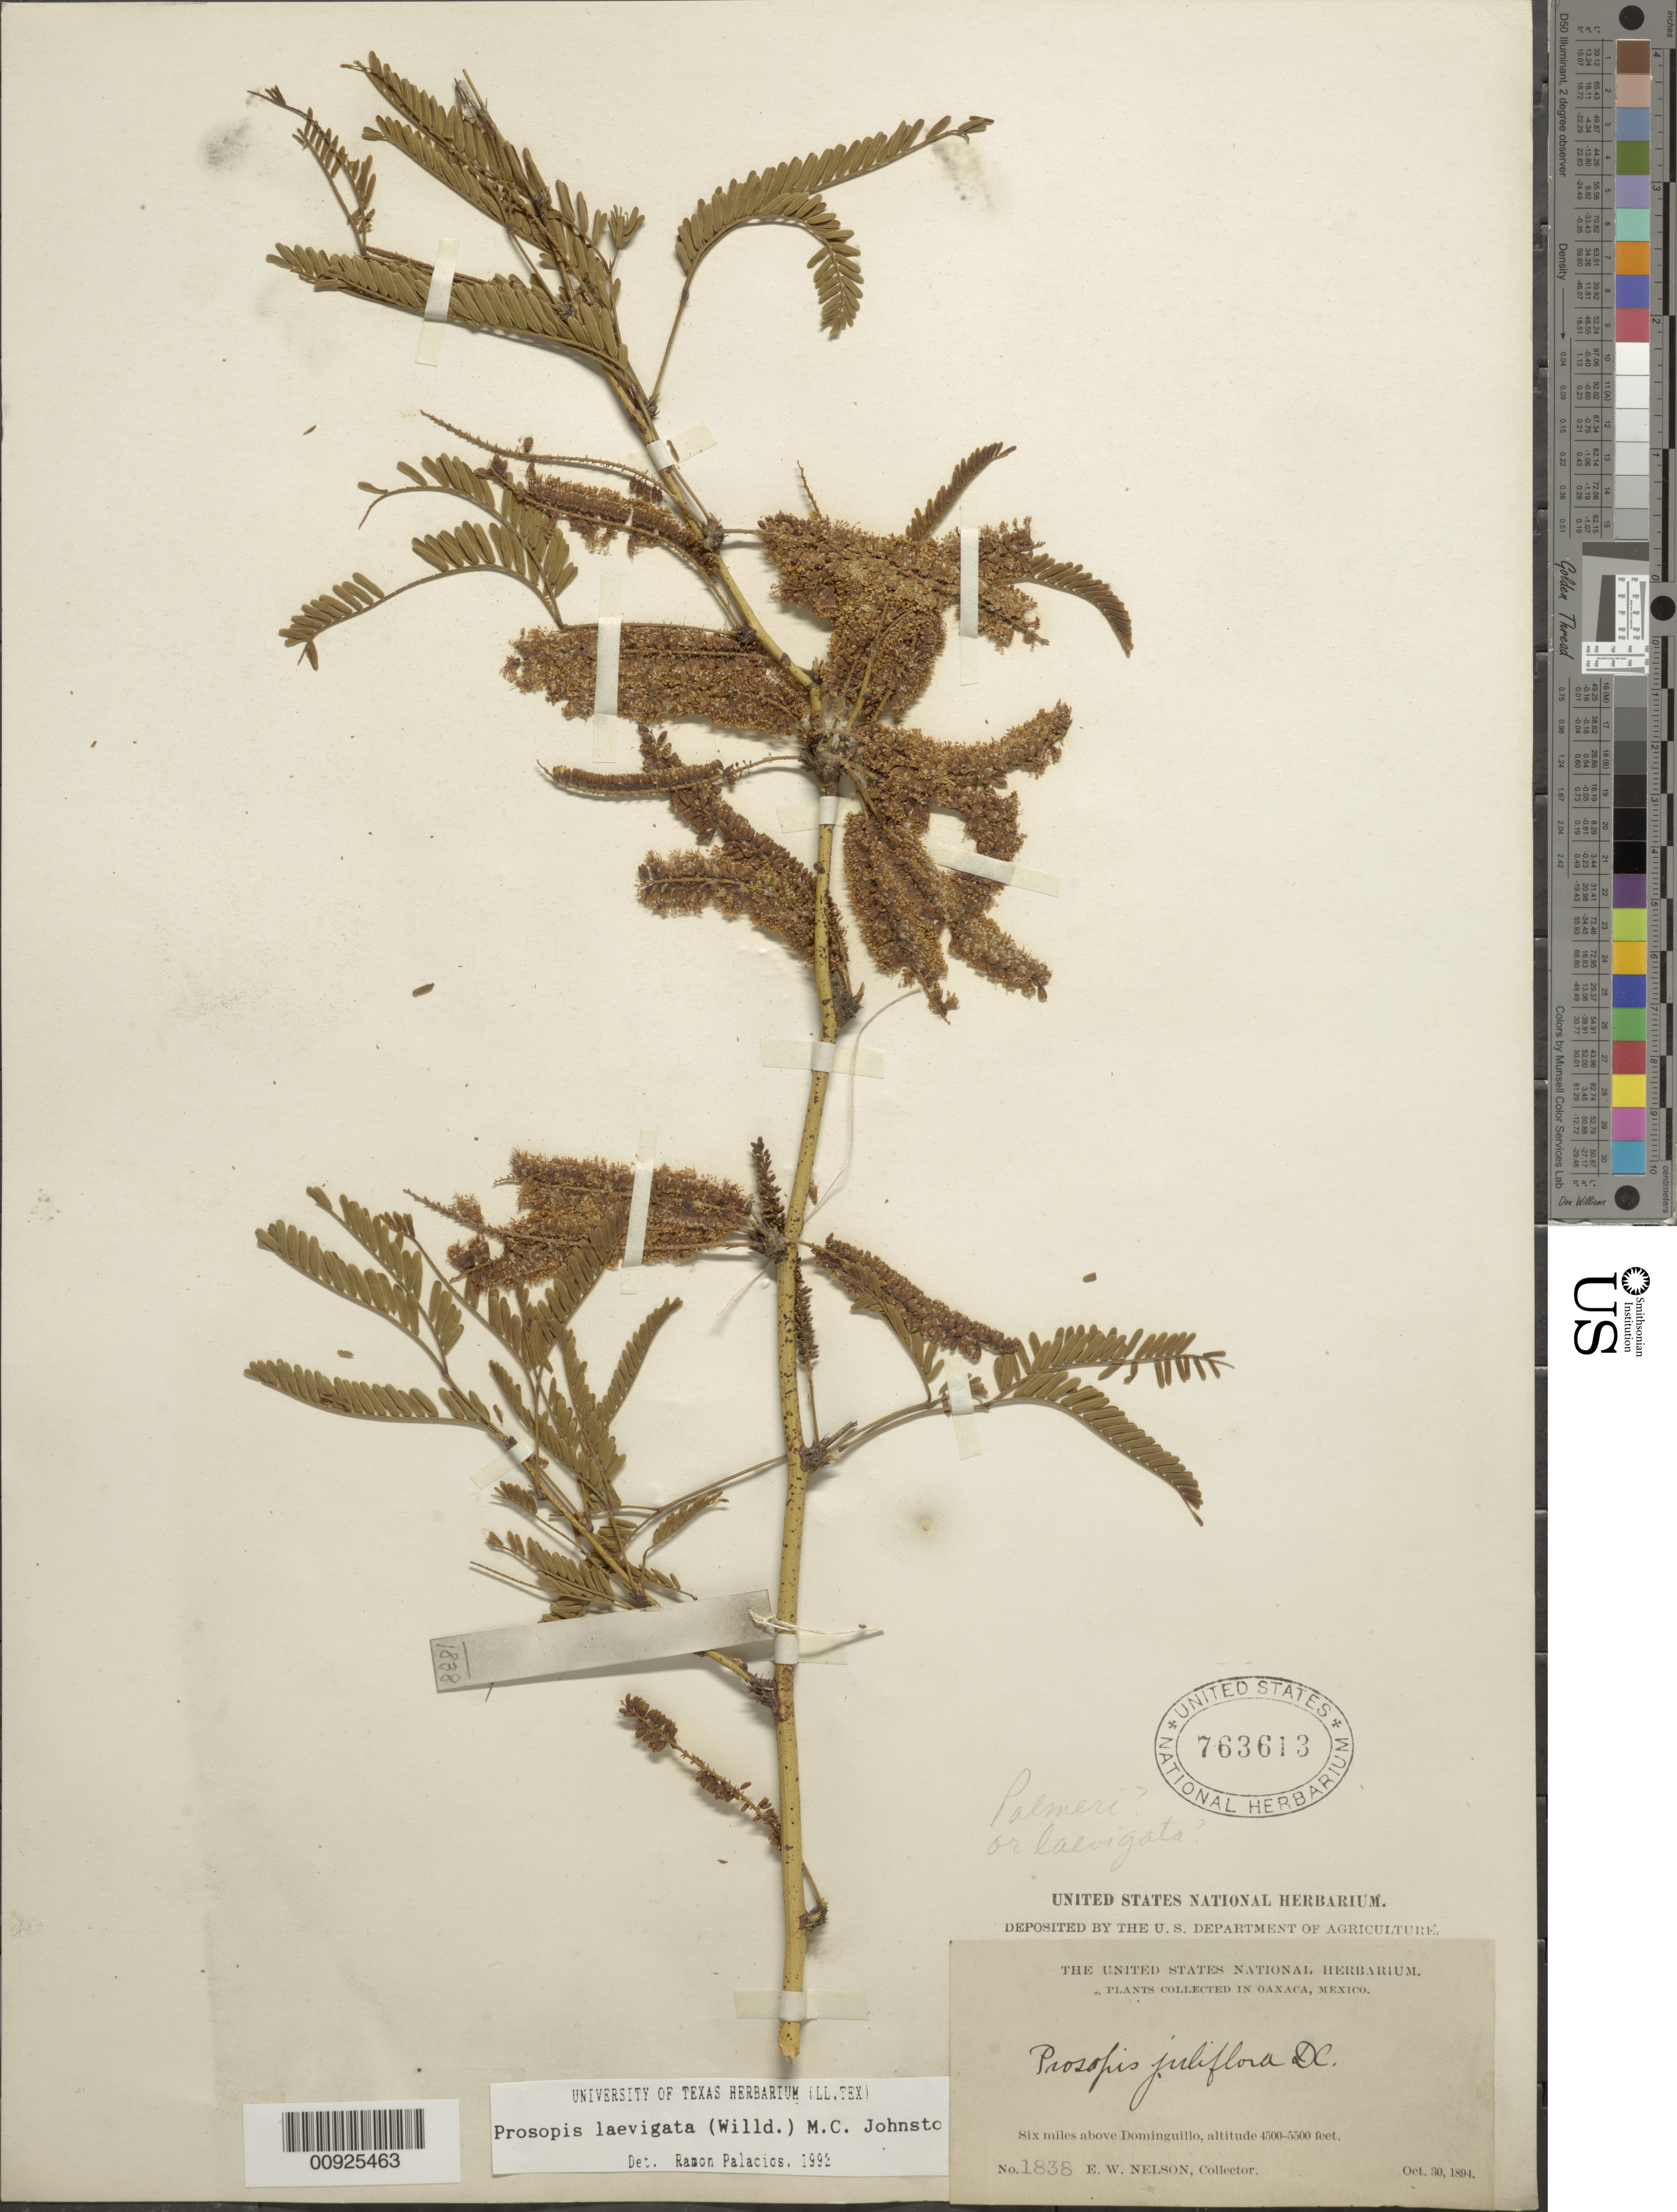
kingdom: Plantae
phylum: Tracheophyta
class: Magnoliopsida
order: Fabales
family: Fabaceae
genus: Neltuma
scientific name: Neltuma laevigata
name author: (Humb. & Bonpl. ex Willd.) Britton & Rose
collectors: E. W. Nelson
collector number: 1838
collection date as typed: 30 Oct 1894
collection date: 1894-10-30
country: Mexico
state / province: Oaxaca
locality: Six miles above Dominguillo.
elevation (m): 1372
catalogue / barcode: US 763613